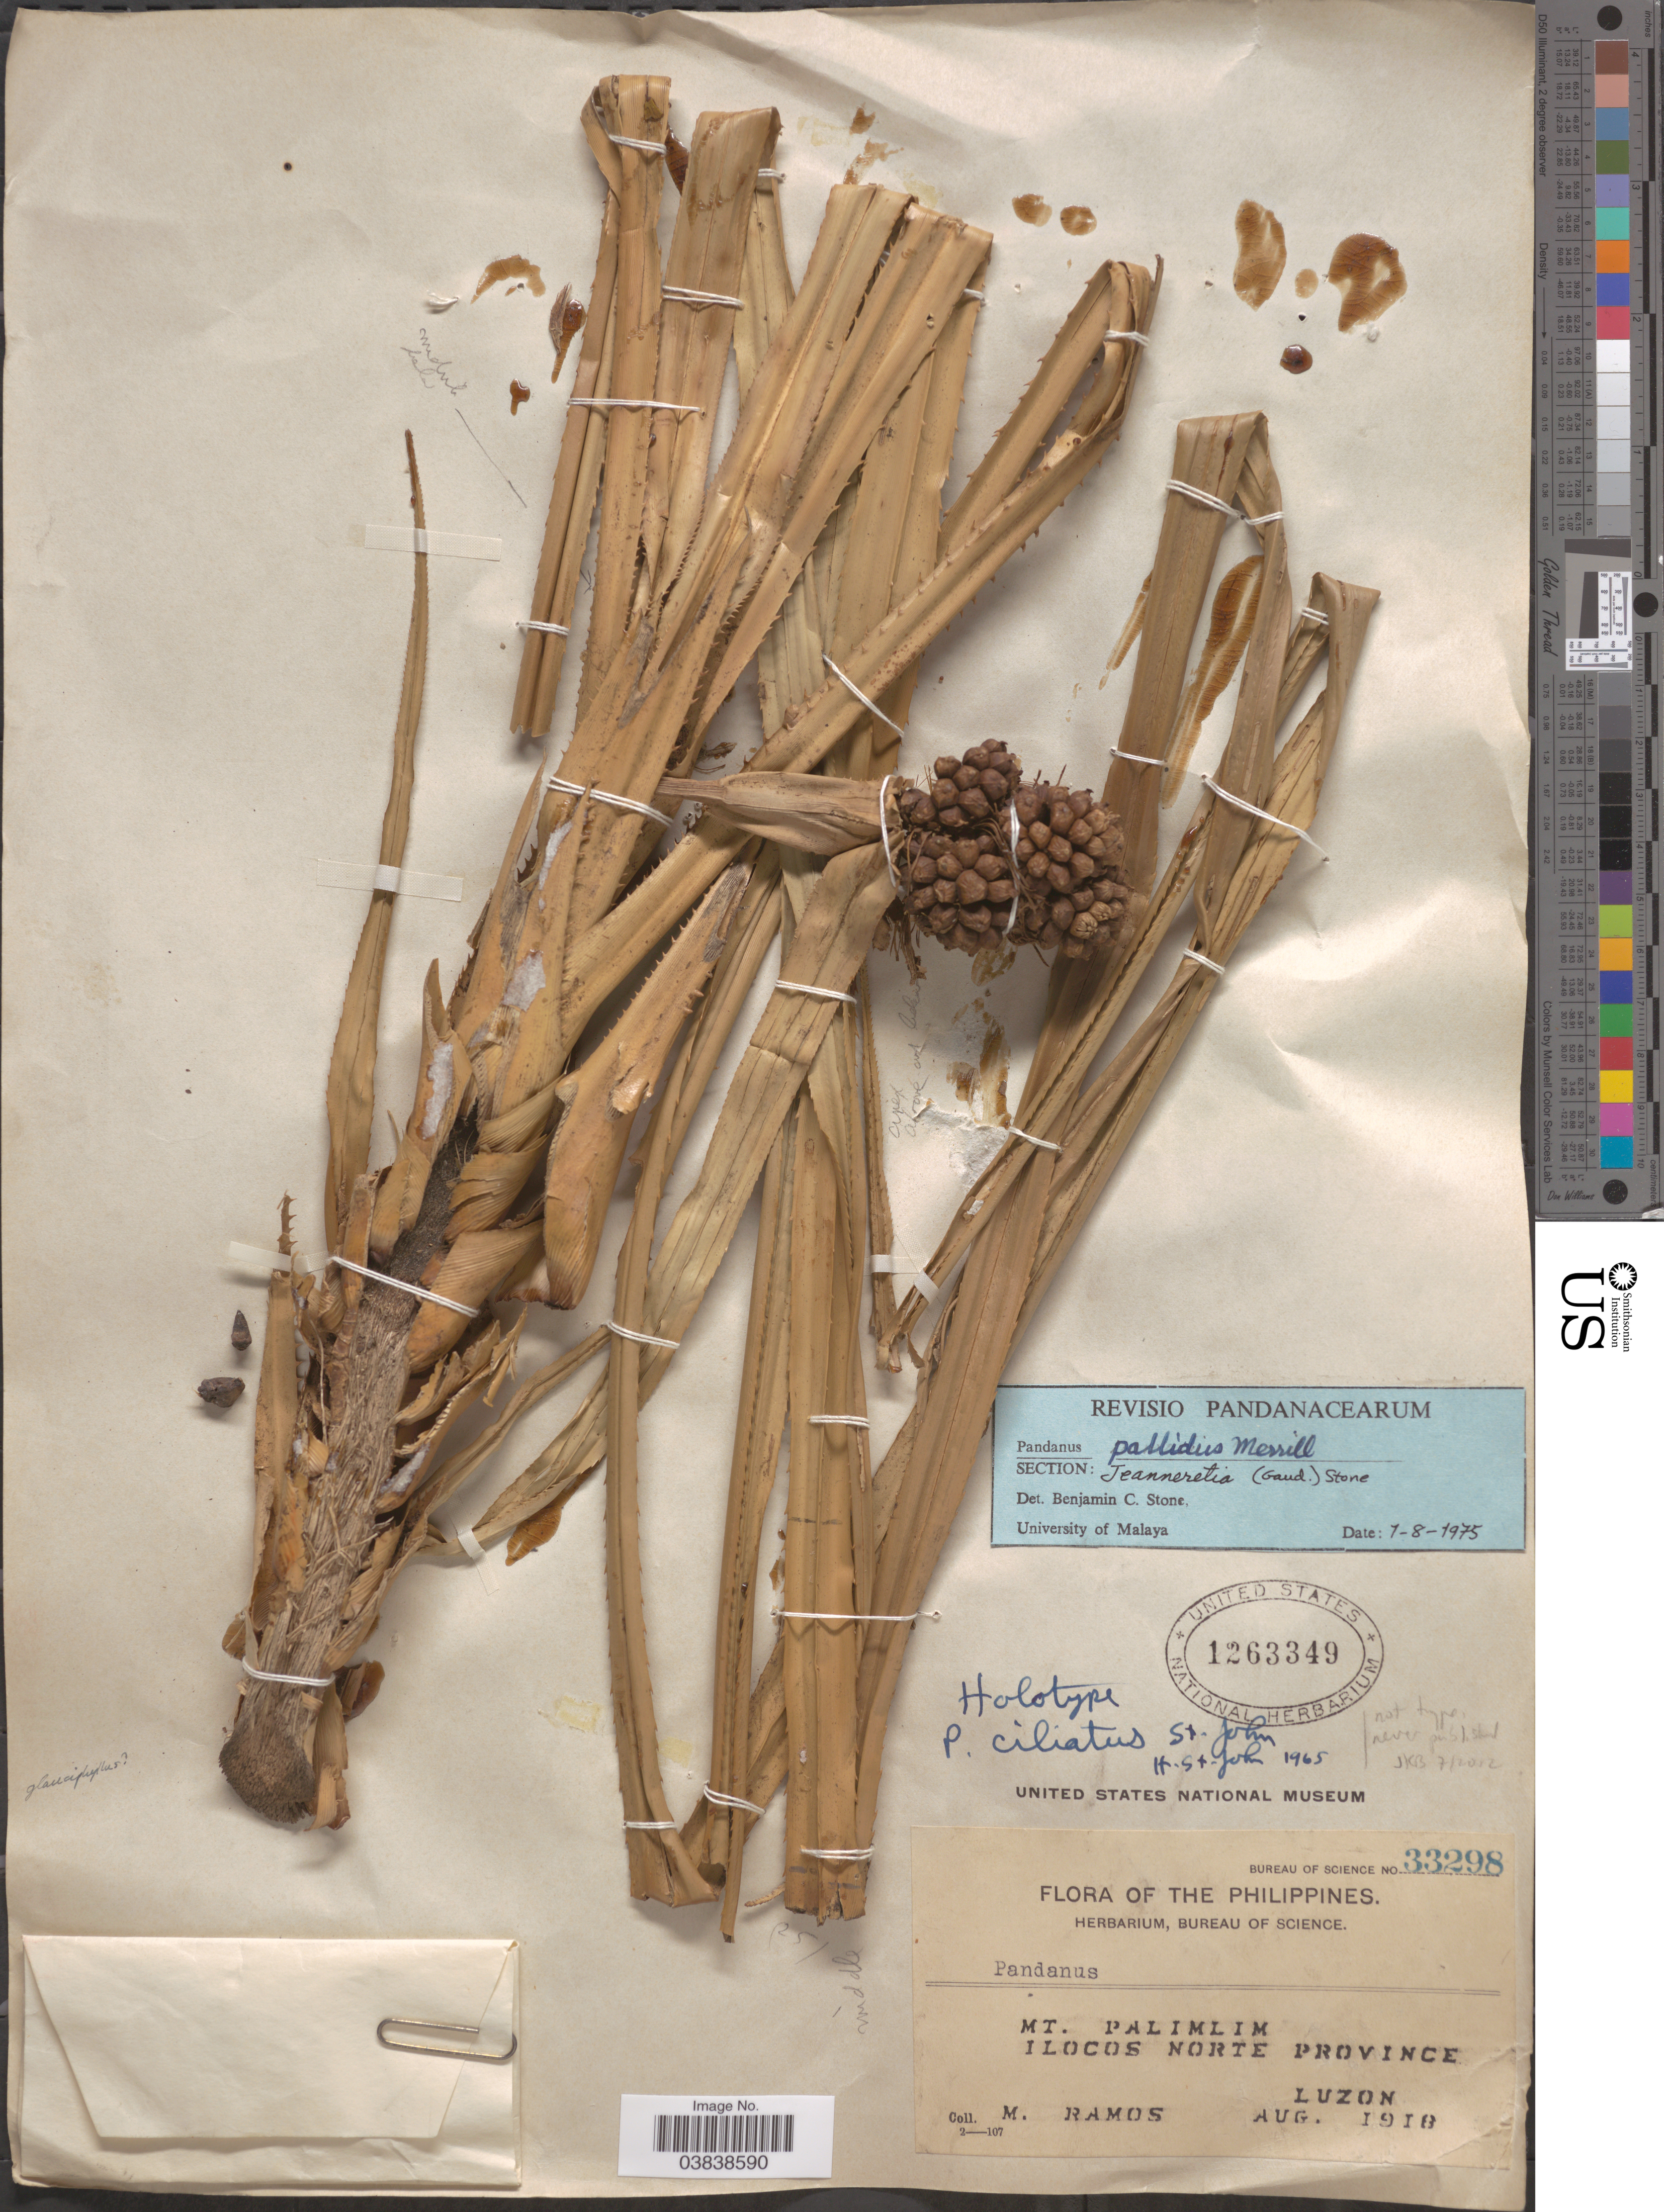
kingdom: Plantae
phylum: Tracheophyta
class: Liliopsida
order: Pandanales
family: Pandanaceae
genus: Pandanus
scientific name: Pandanus pallidus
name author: Merr.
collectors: M. Ramos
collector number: Bureau of Science 33298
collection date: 1918-08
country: Philippines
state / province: Ilocos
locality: Mt. Palimlim, Ilocos Norte Province, Luzon.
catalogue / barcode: US 1263349